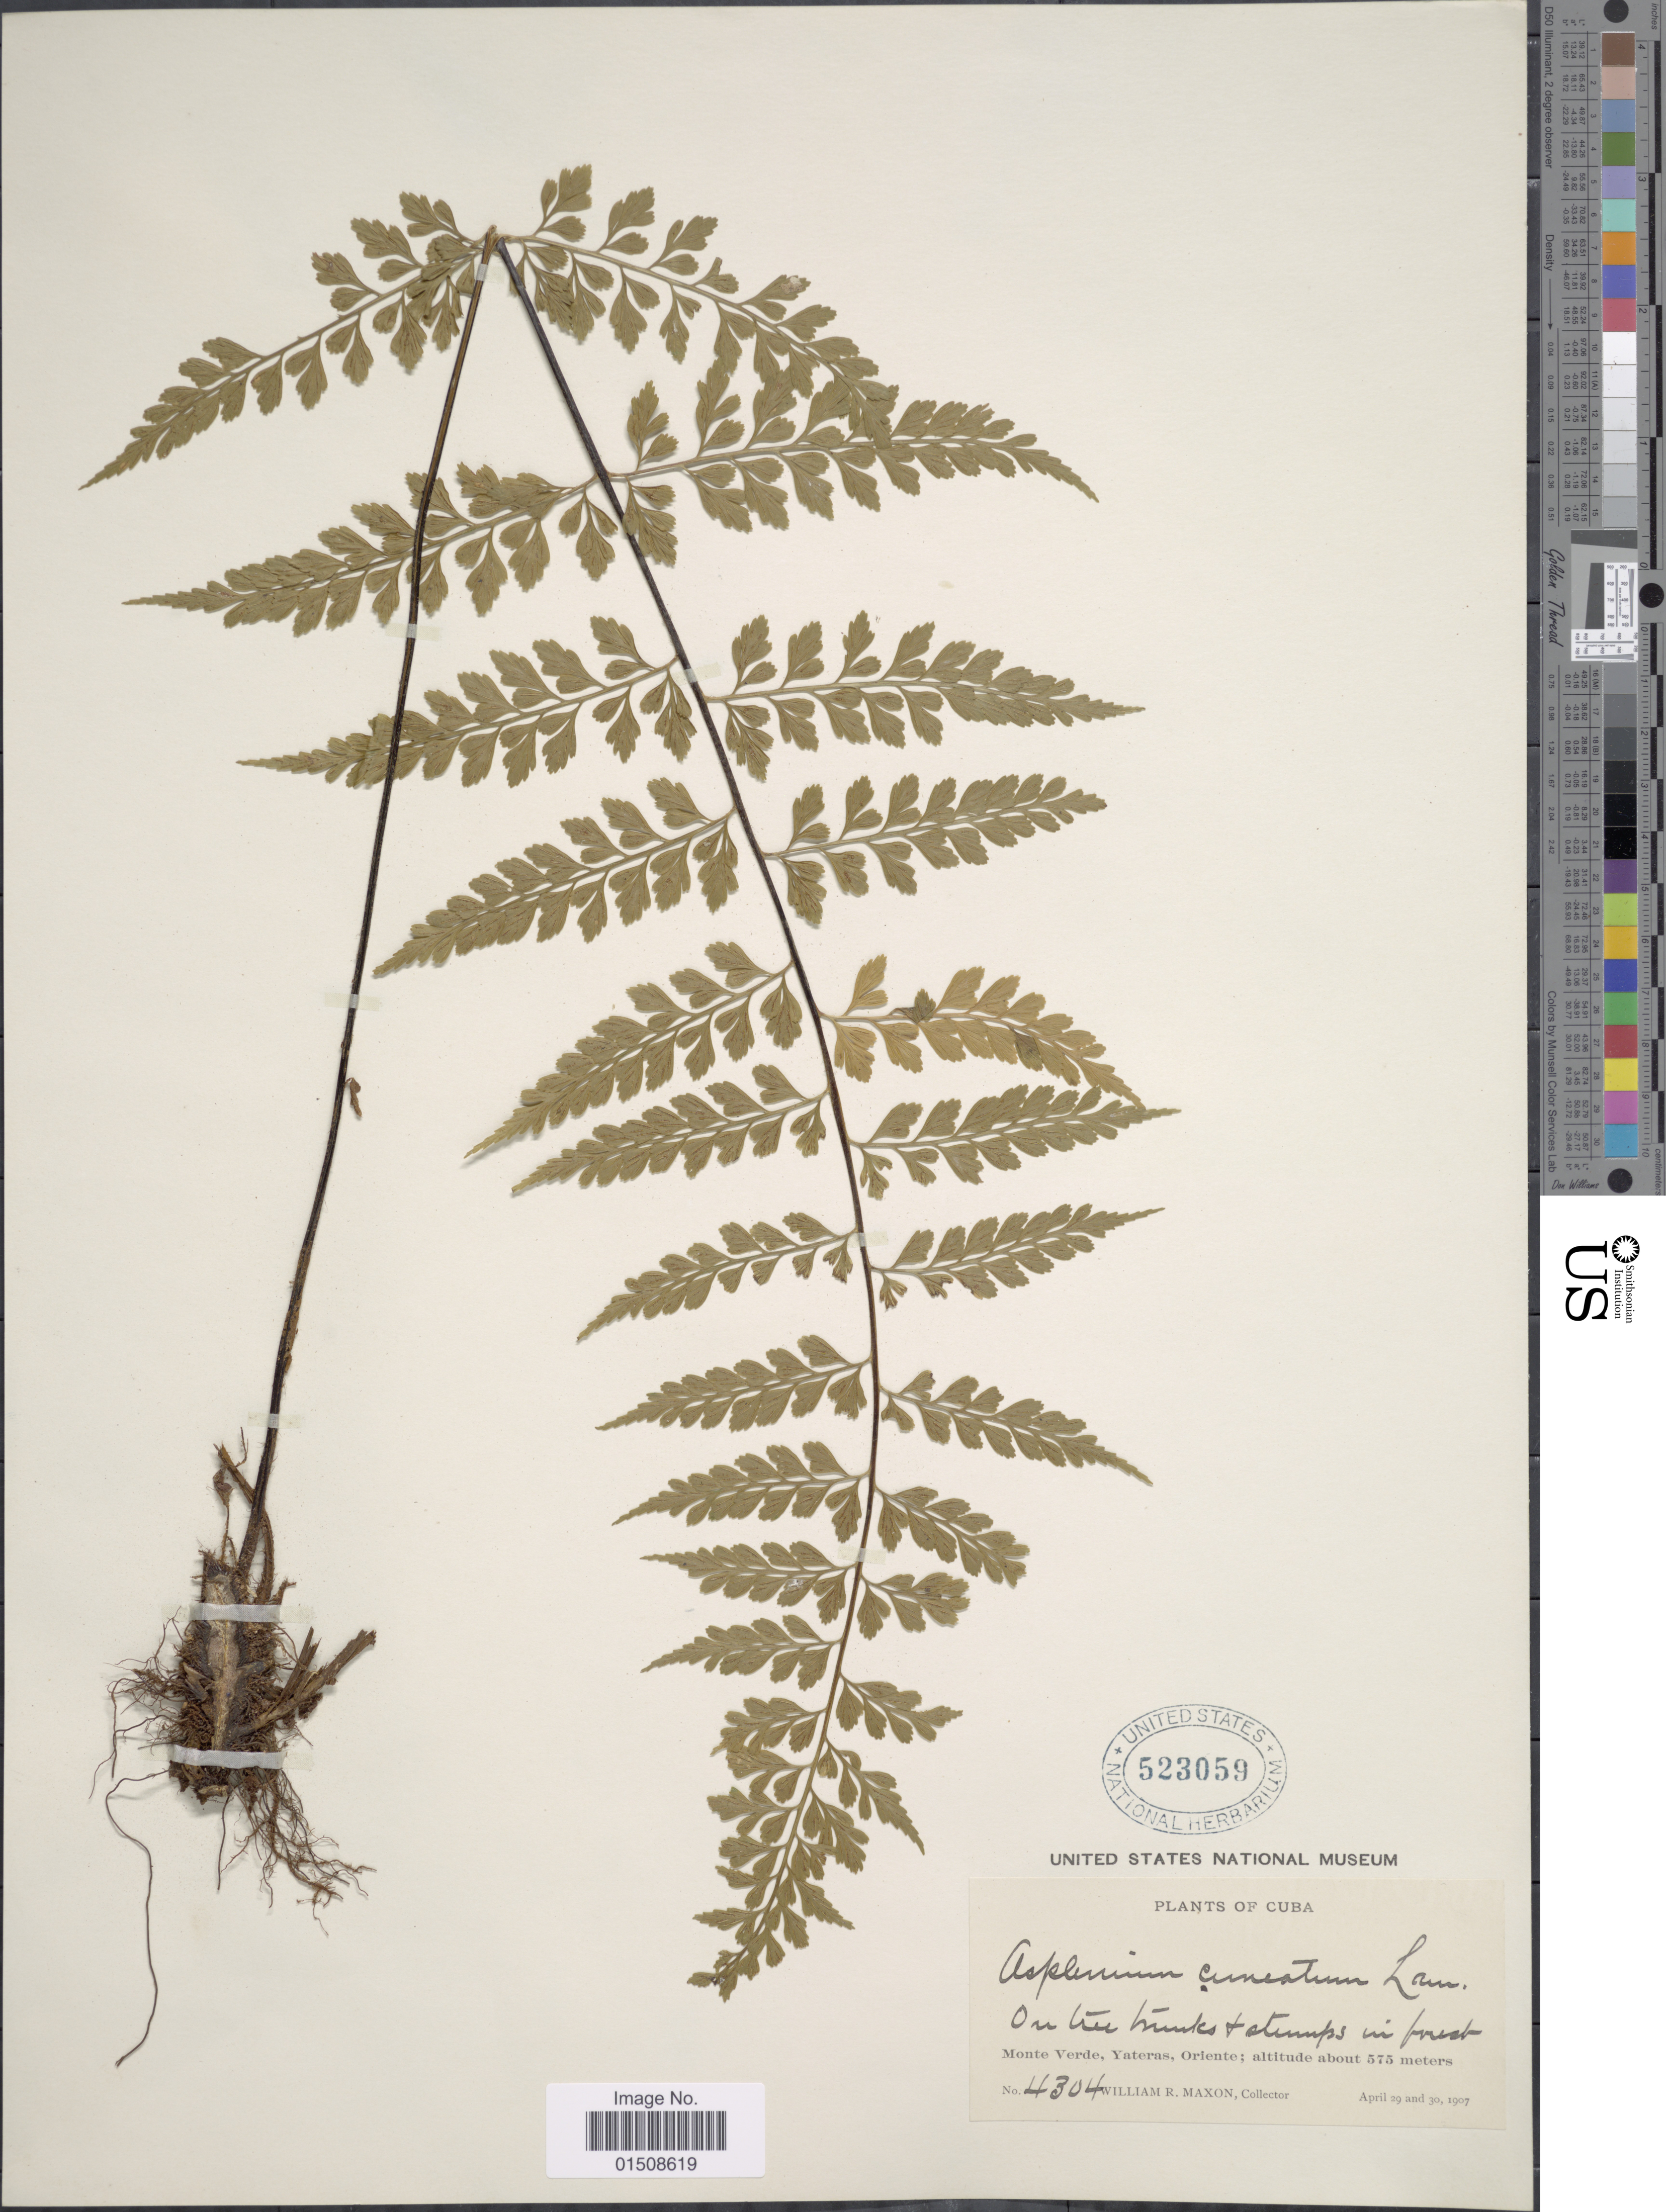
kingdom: Plantae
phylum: Tracheophyta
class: Polypodiopsida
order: Polypodiales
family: Aspleniaceae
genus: Asplenium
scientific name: Asplenium cuneatum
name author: Lam.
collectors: W. R. Maxon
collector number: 4304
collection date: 1907-04-29/1907-04-30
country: Cuba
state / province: Oriente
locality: Monte Verde, Yateras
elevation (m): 575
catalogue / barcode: US 523059